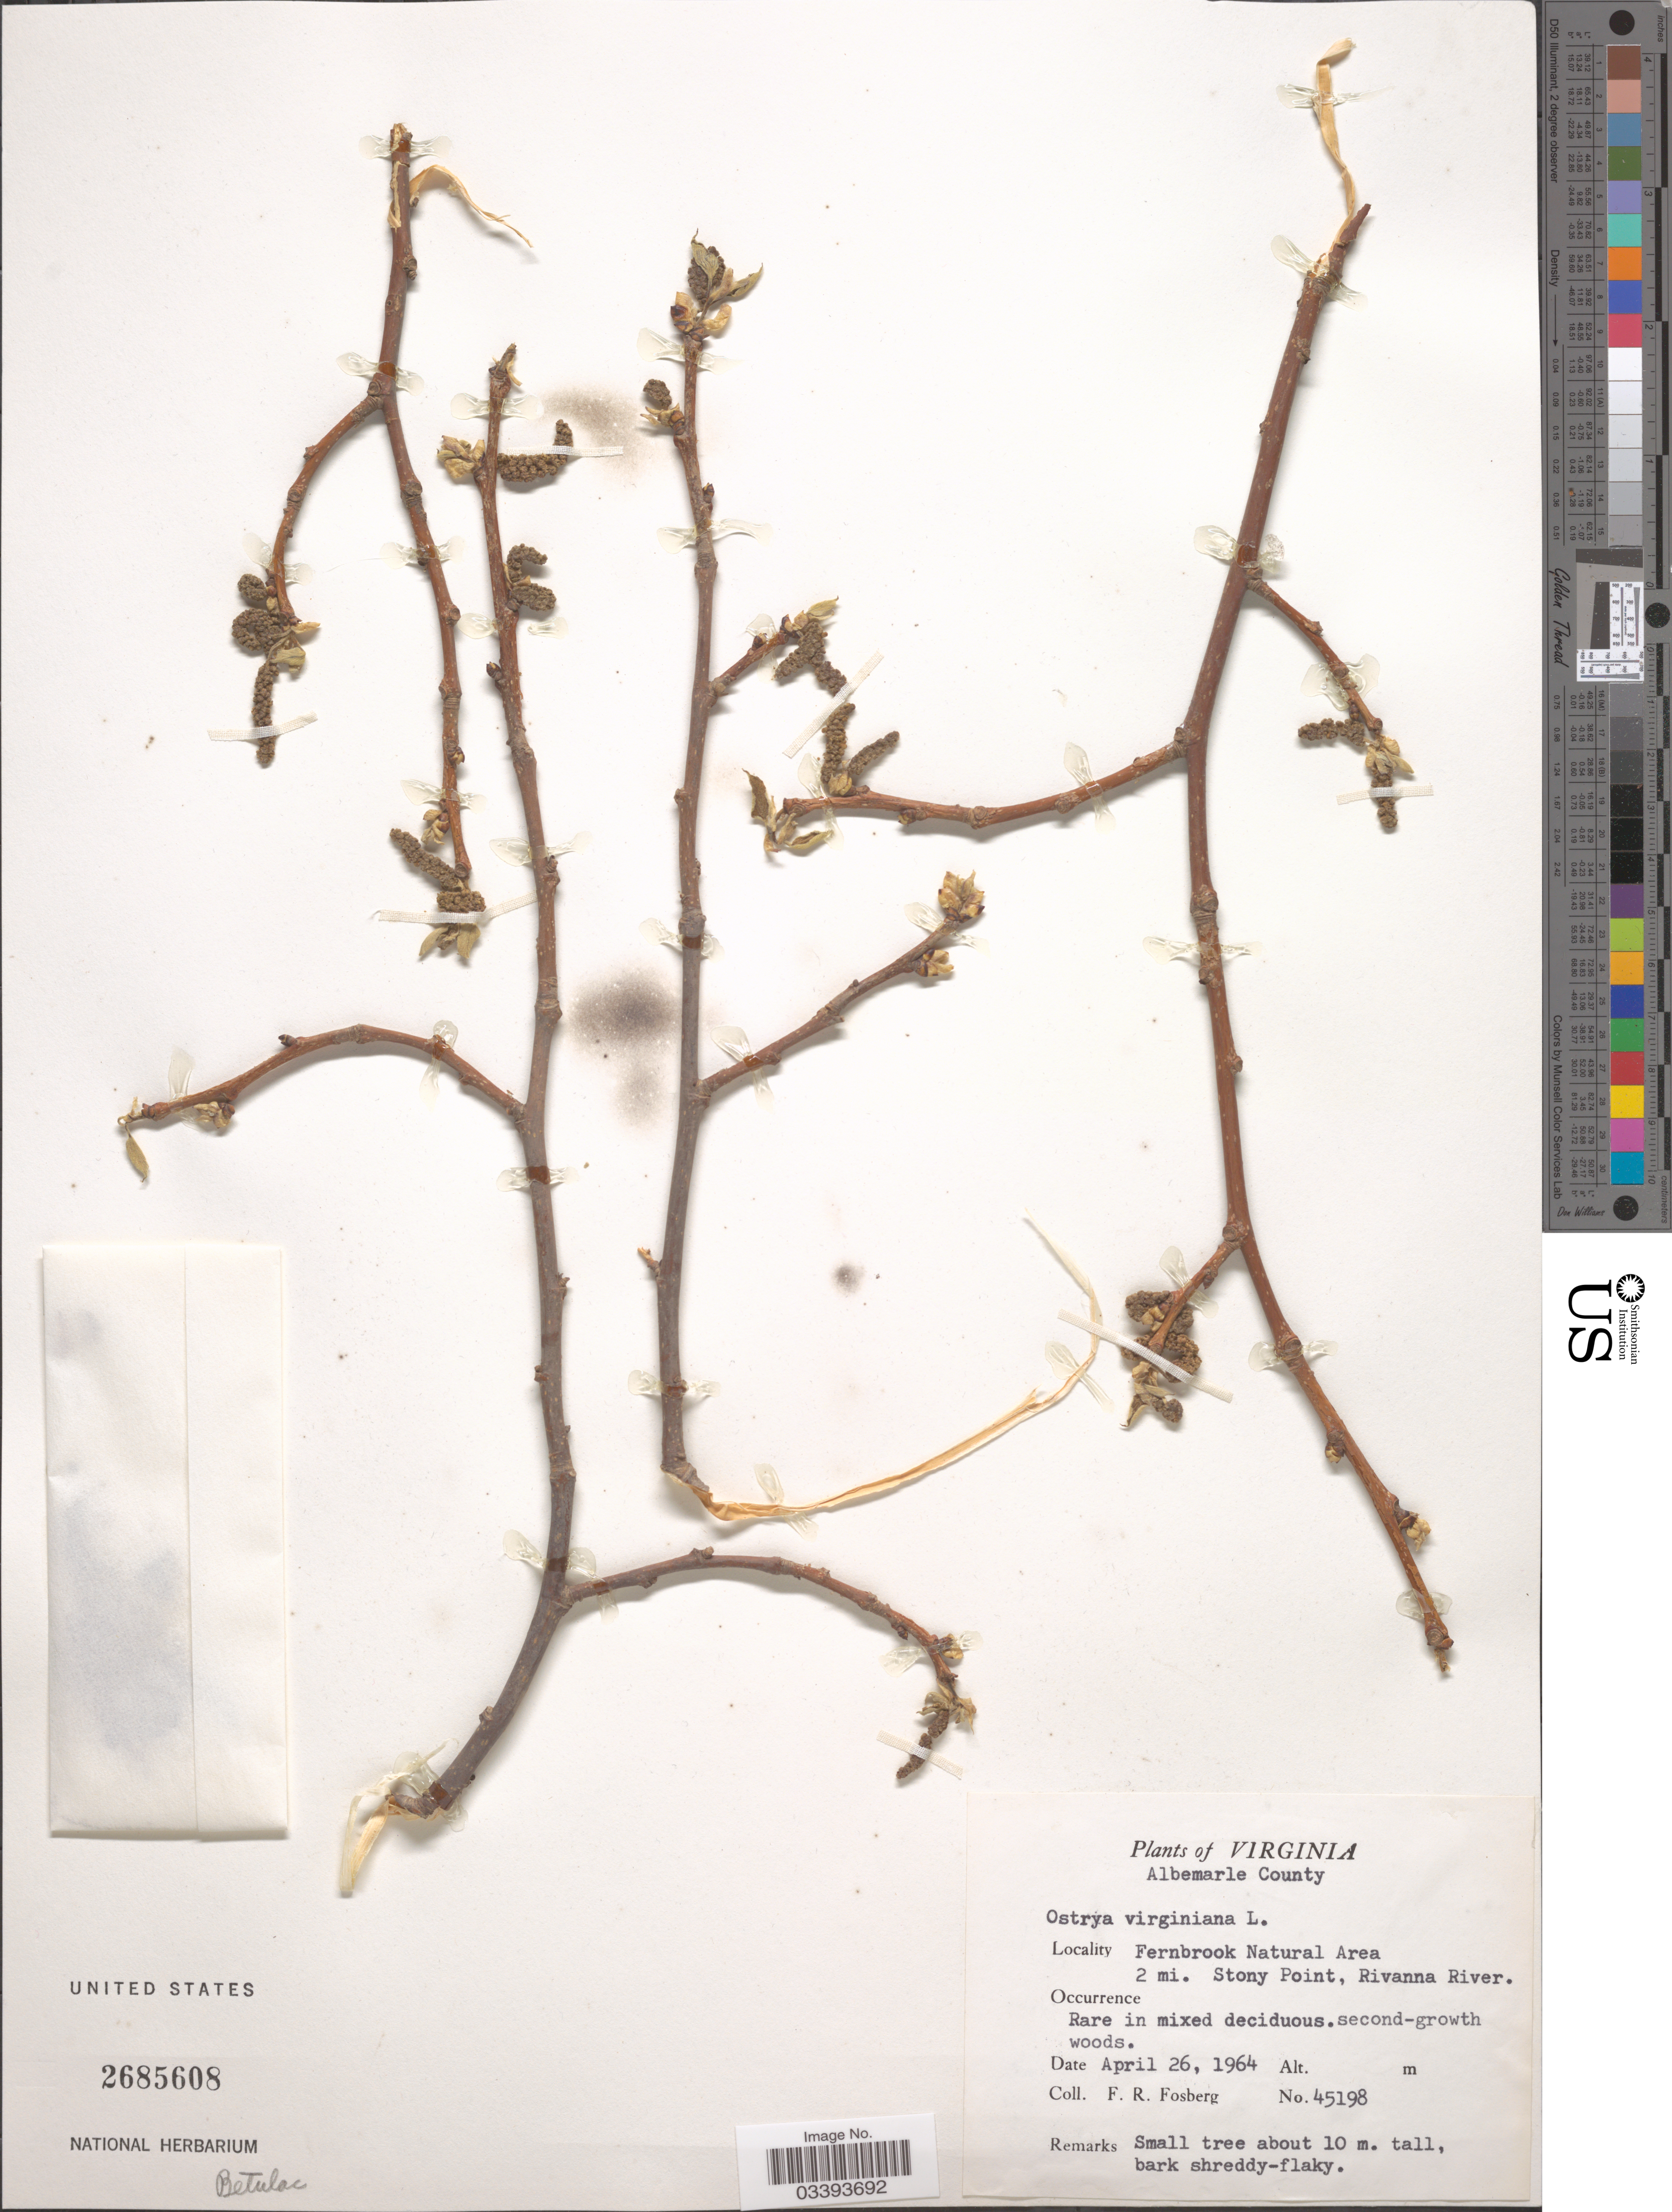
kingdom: Plantae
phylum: Tracheophyta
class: Magnoliopsida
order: Fagales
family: Betulaceae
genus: Ostrya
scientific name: Ostrya virginiana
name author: (Mill.) K. Koch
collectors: F. R. Fosberg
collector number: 45198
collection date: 1964-04-26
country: United States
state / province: Virginia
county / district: Albemarle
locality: Albemarle County. Fernbrook Natural Area 2 mi. Stony Point, Rivanna River.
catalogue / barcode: US 2685608